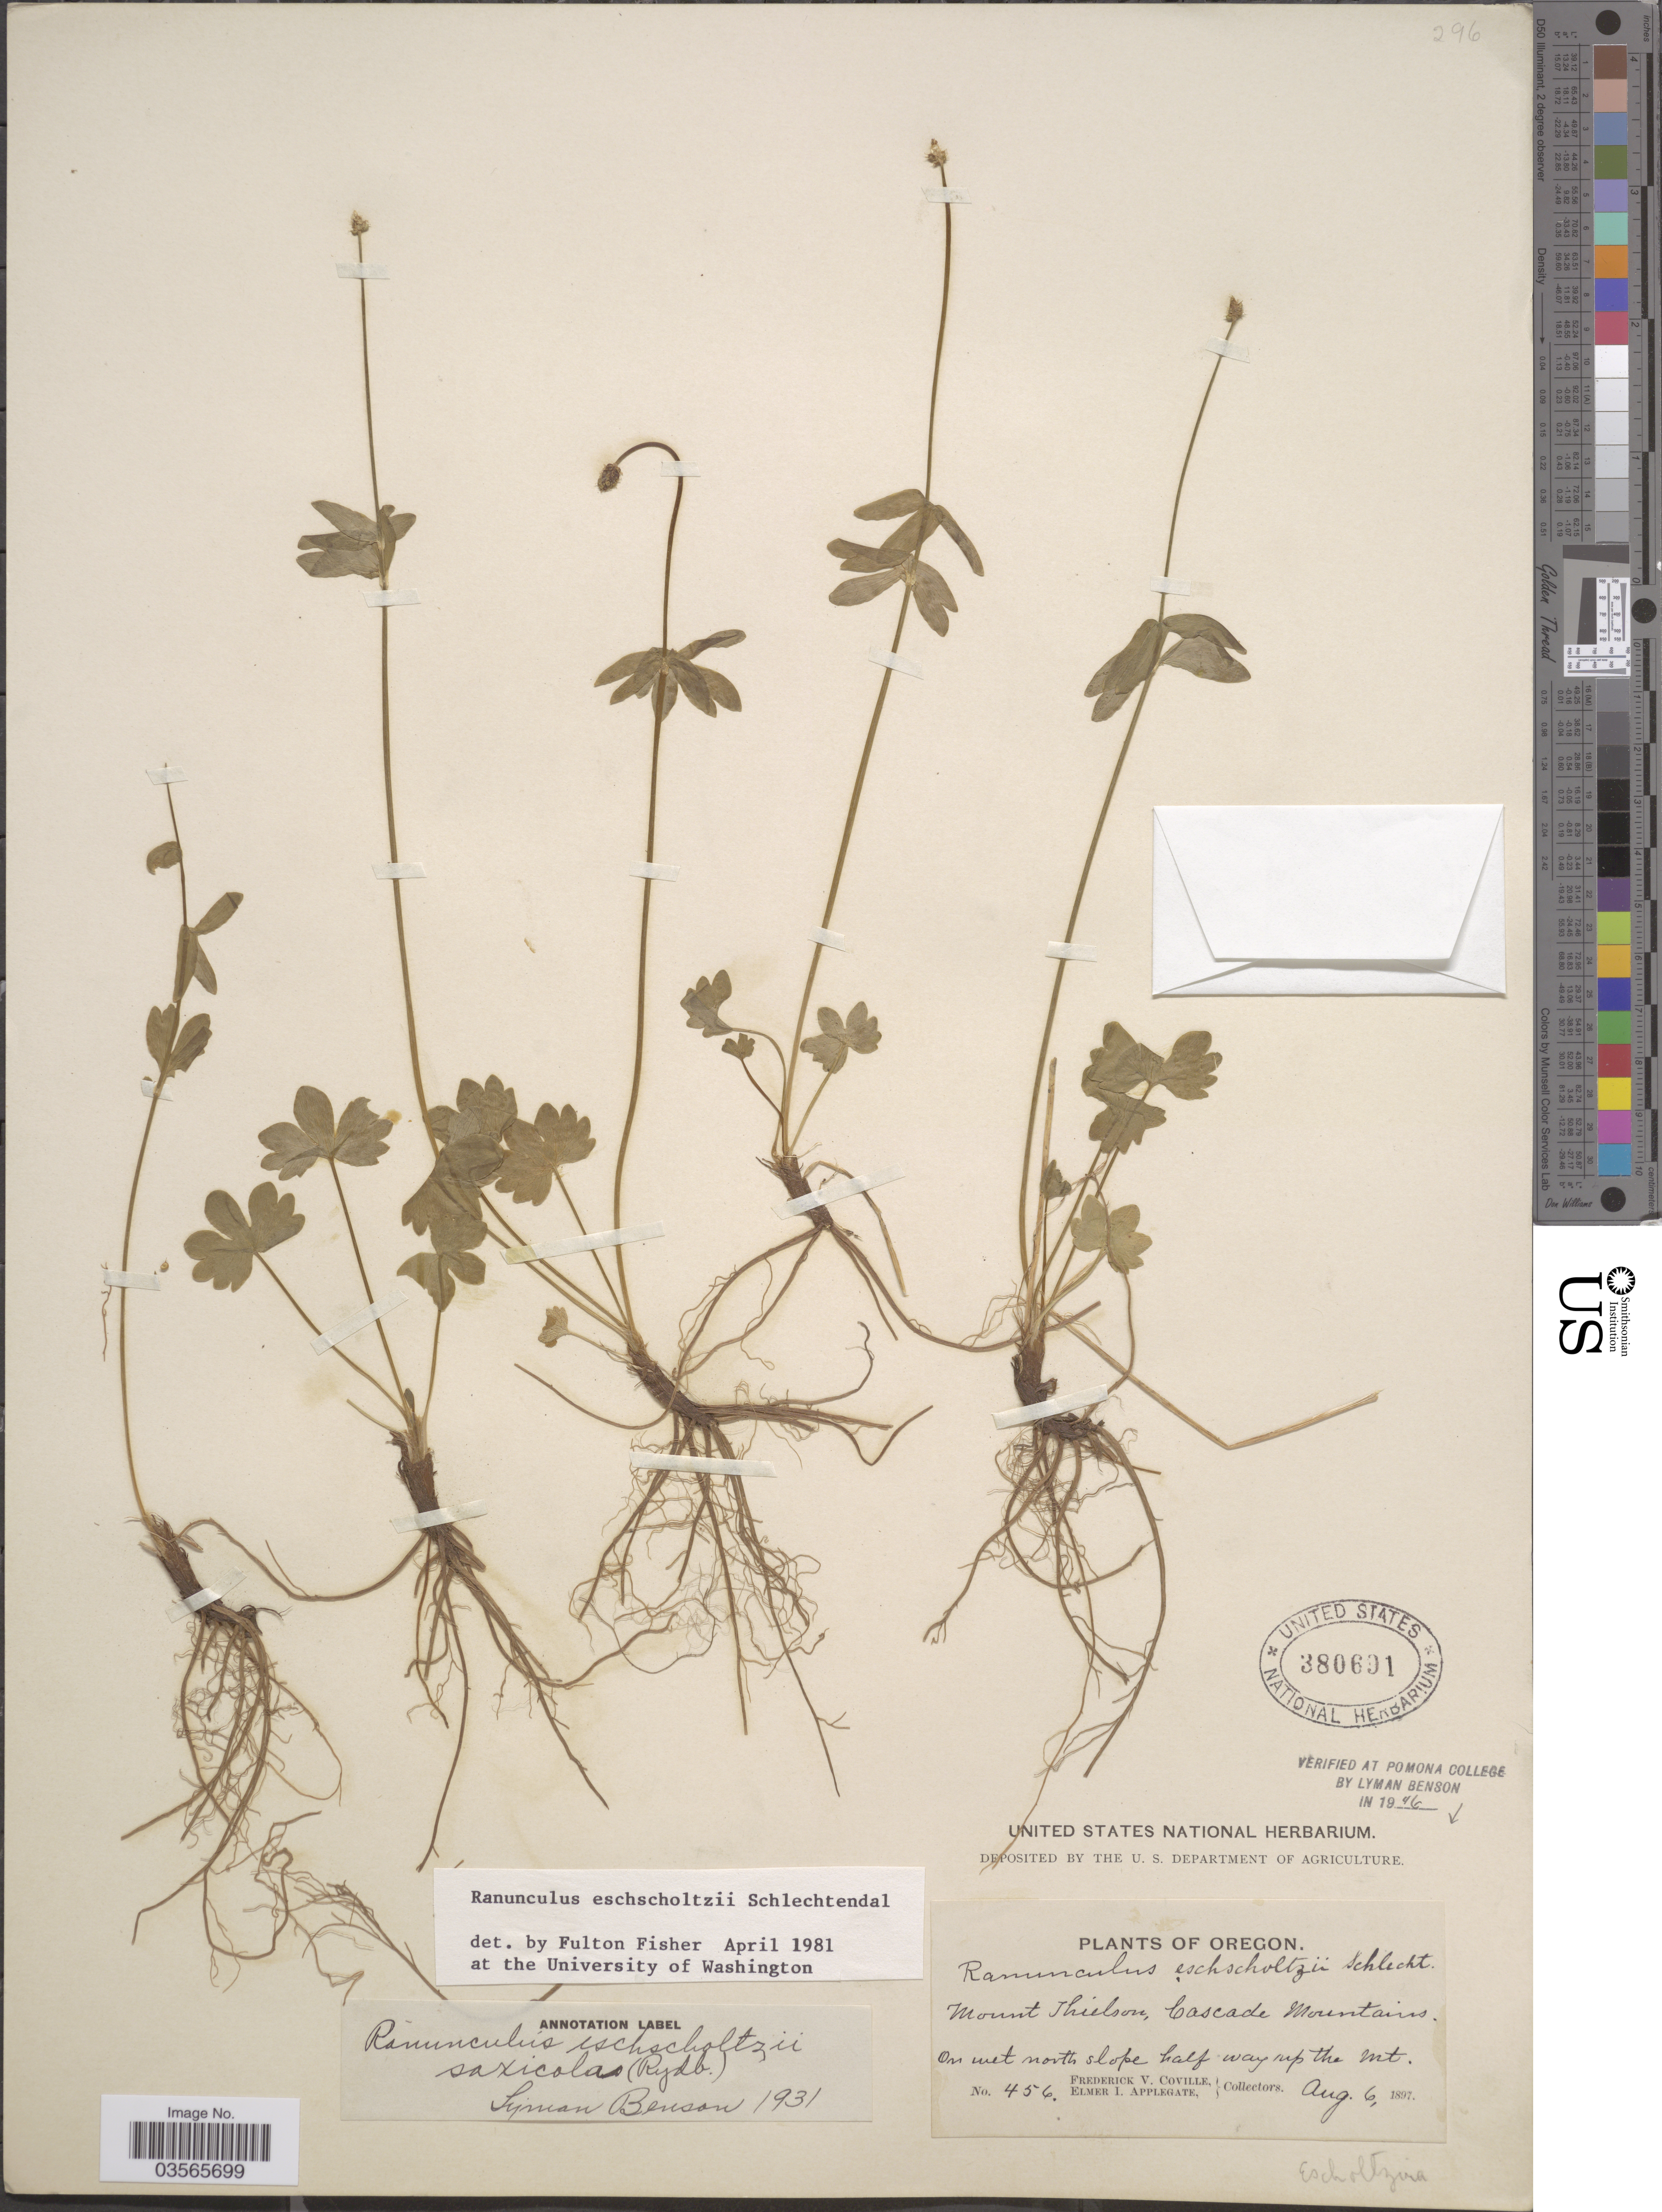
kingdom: Plantae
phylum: Tracheophyta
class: Magnoliopsida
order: Ranunculales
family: Ranunculaceae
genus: Ranunculus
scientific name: Ranunculus eschscholtzii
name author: Schltdl.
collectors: F. V. Coville & E. I. Applegate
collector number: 456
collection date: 1897-08-06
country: United States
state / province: Oregon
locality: Mount Thielson, Cascade Mountains. On wet north slope half way up the Mt.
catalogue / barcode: US 380691